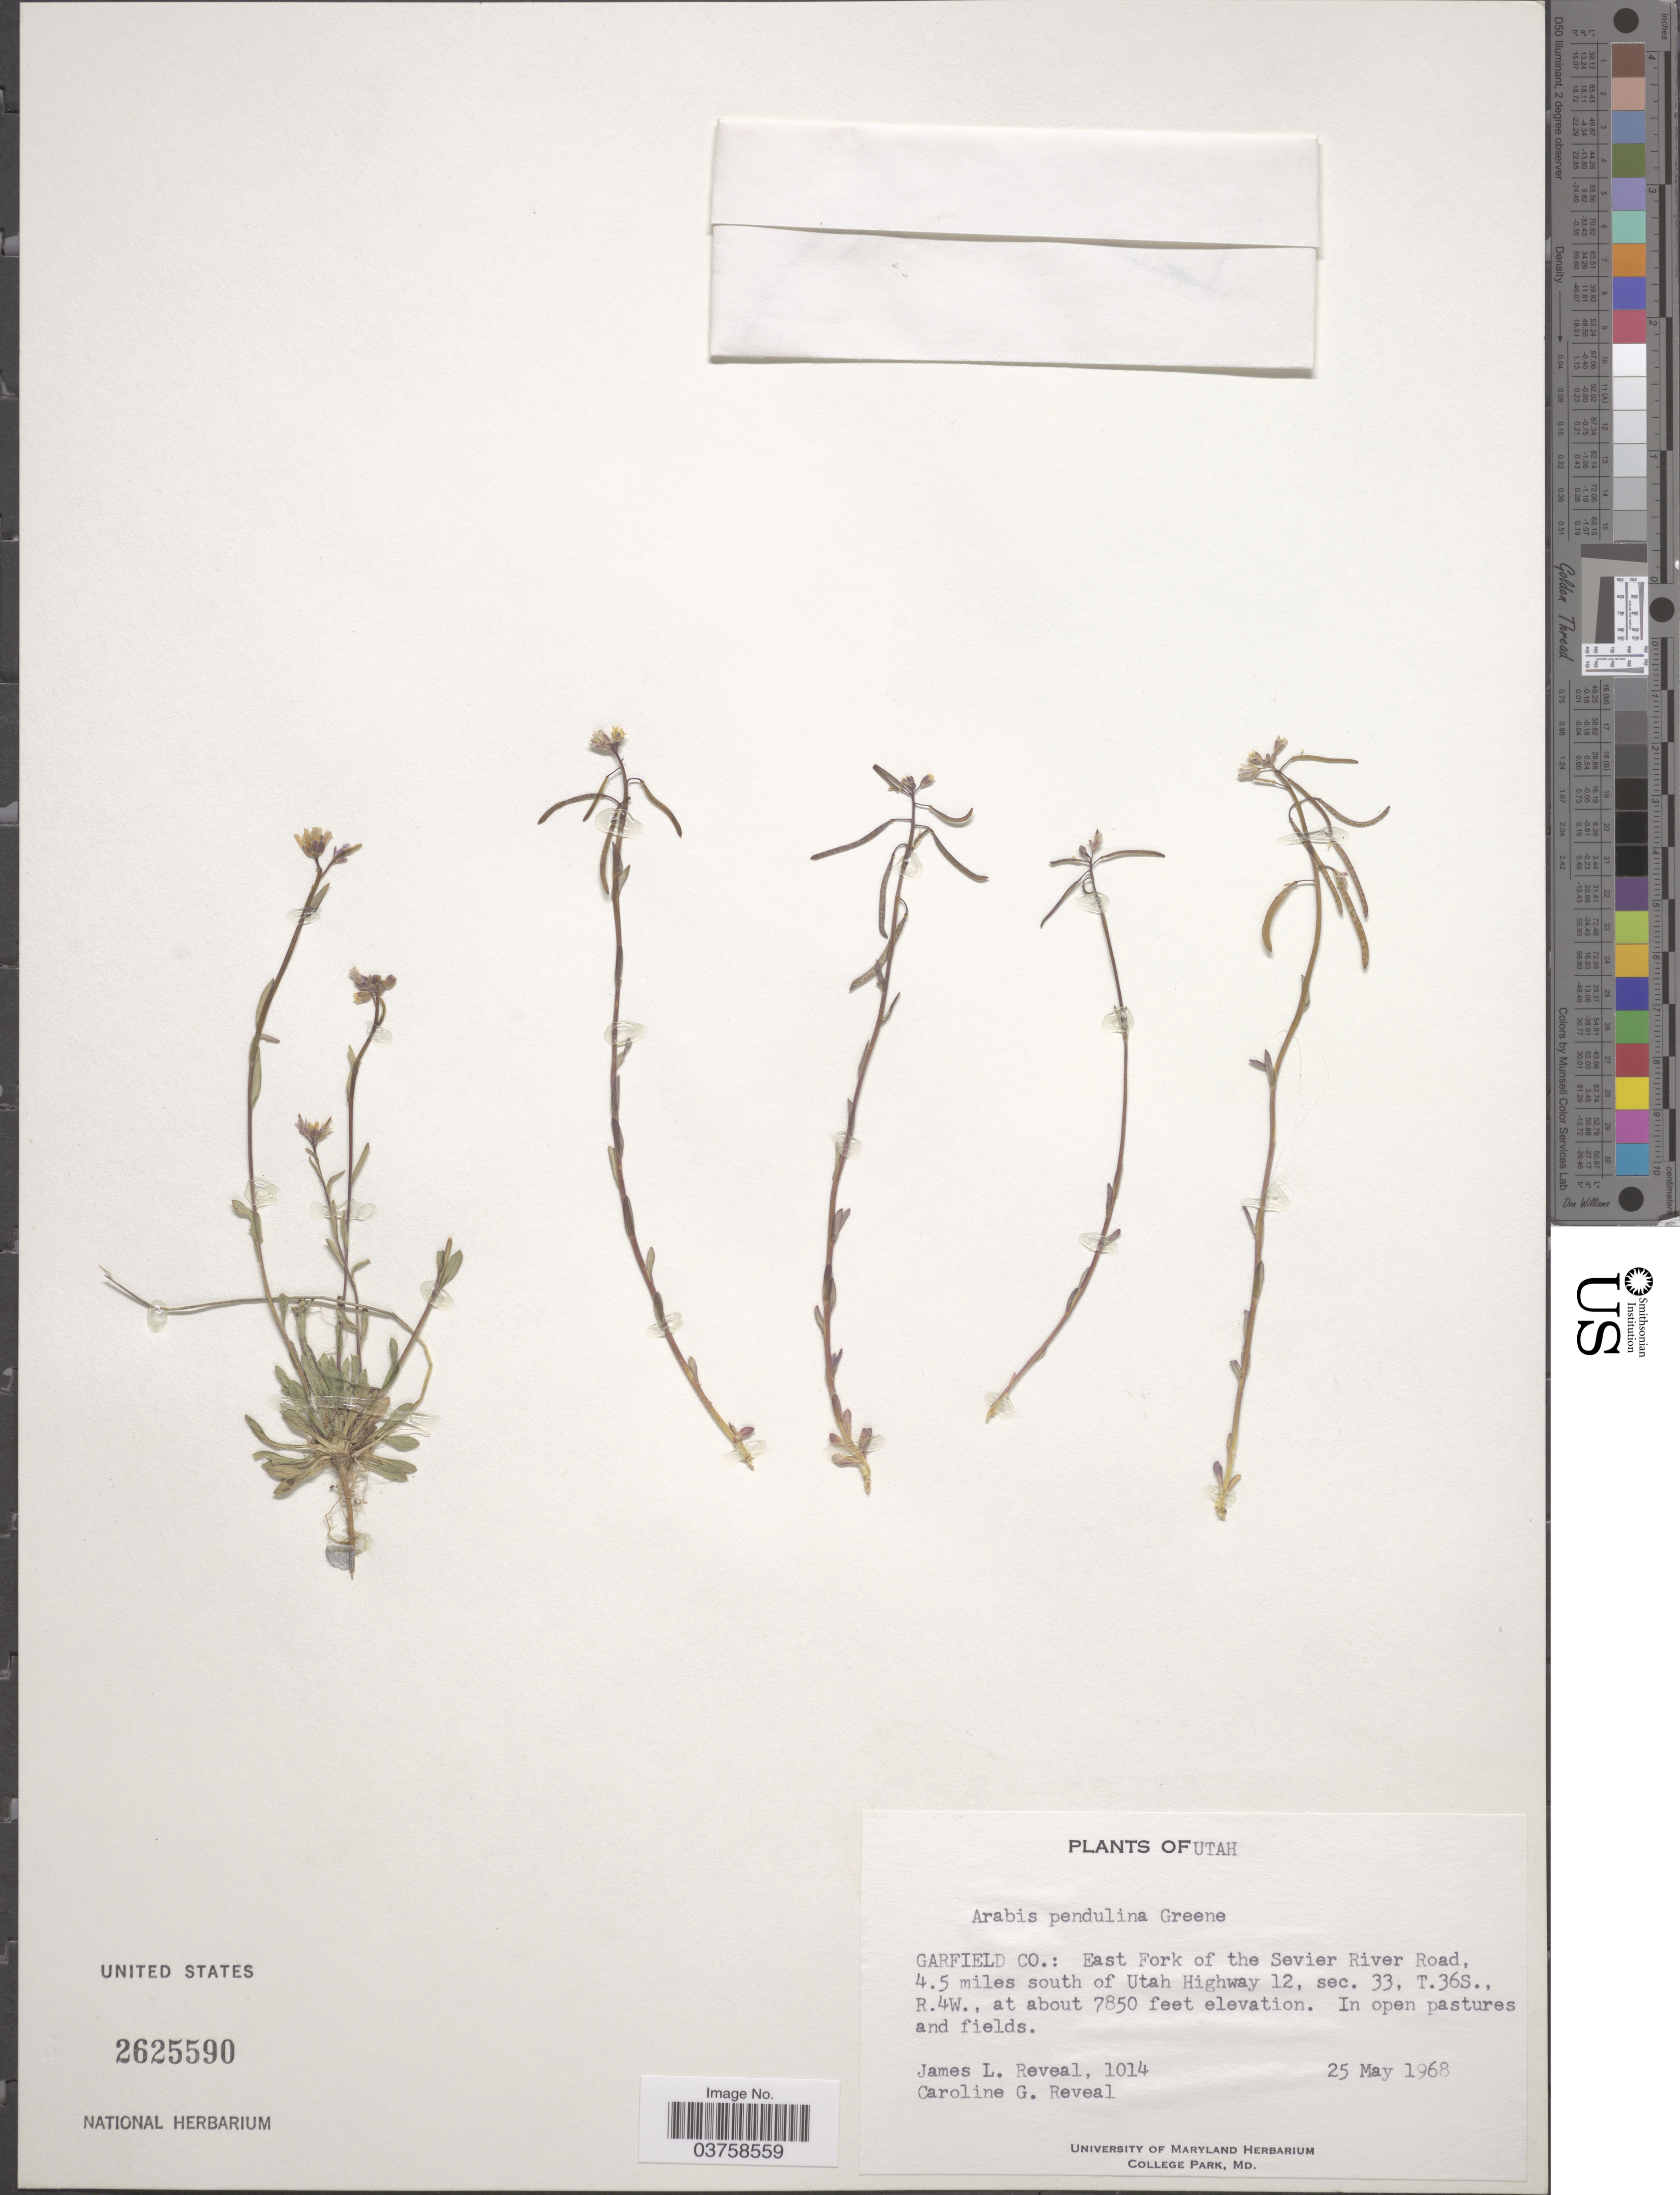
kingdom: Plantae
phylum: Tracheophyta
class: Magnoliopsida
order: Brassicales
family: Brassicaceae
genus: Arabis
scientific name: Arabis pendulina var. pendulina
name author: Greene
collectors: J. L. Reveal & C. G. Reveal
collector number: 1014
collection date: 1968-05-25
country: United States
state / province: Utah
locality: Garfield Co.: East Fork of the Sevier River Road, 4.5 miles south of Utah Highway 12, sec. 33, T.36S., R.4W.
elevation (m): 2393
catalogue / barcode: US 2625590